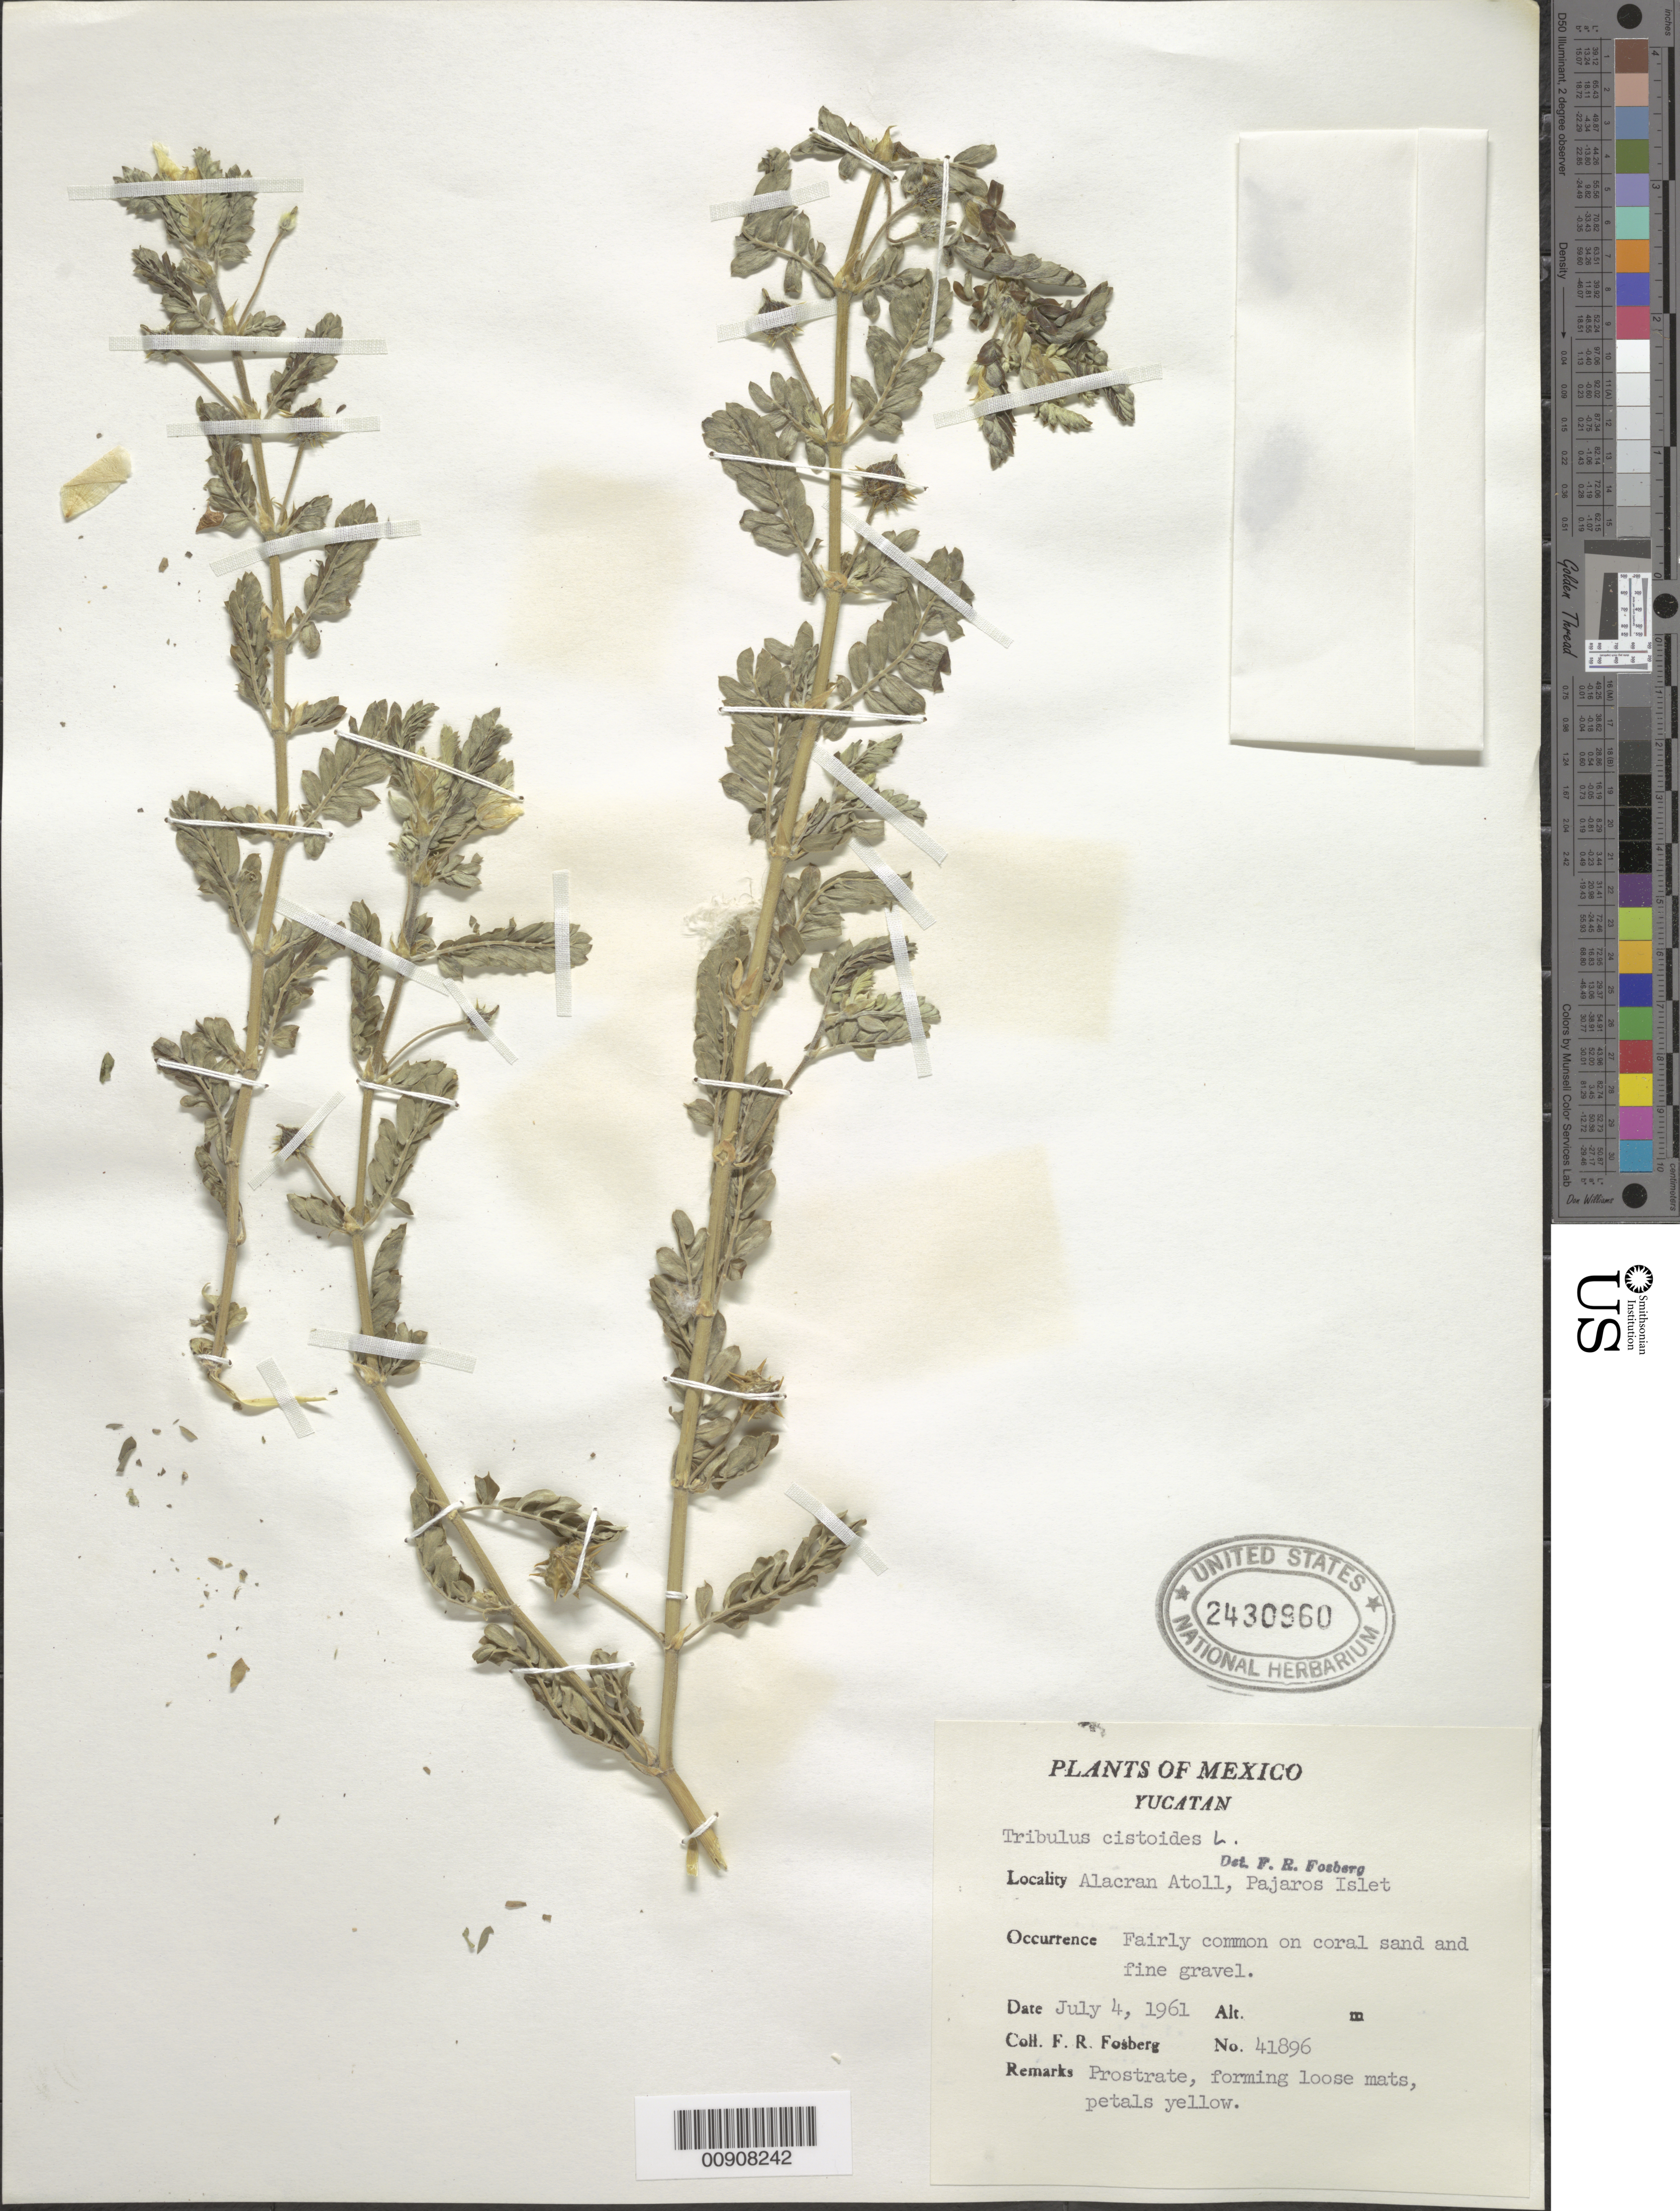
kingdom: Plantae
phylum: Tracheophyta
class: Magnoliopsida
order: Zygophyllales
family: Zygophyllaceae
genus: Tribulus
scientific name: Tribulus cistoides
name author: L.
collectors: F. R. Fosberg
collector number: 41896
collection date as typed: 04 Jul 1961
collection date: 1961-07-04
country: Mexico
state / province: Yucatán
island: Isla Pájaros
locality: Alacran Atoll, Pajaros Islet.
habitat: Fairly common on coral sand and fine gravel.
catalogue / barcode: US 2430960